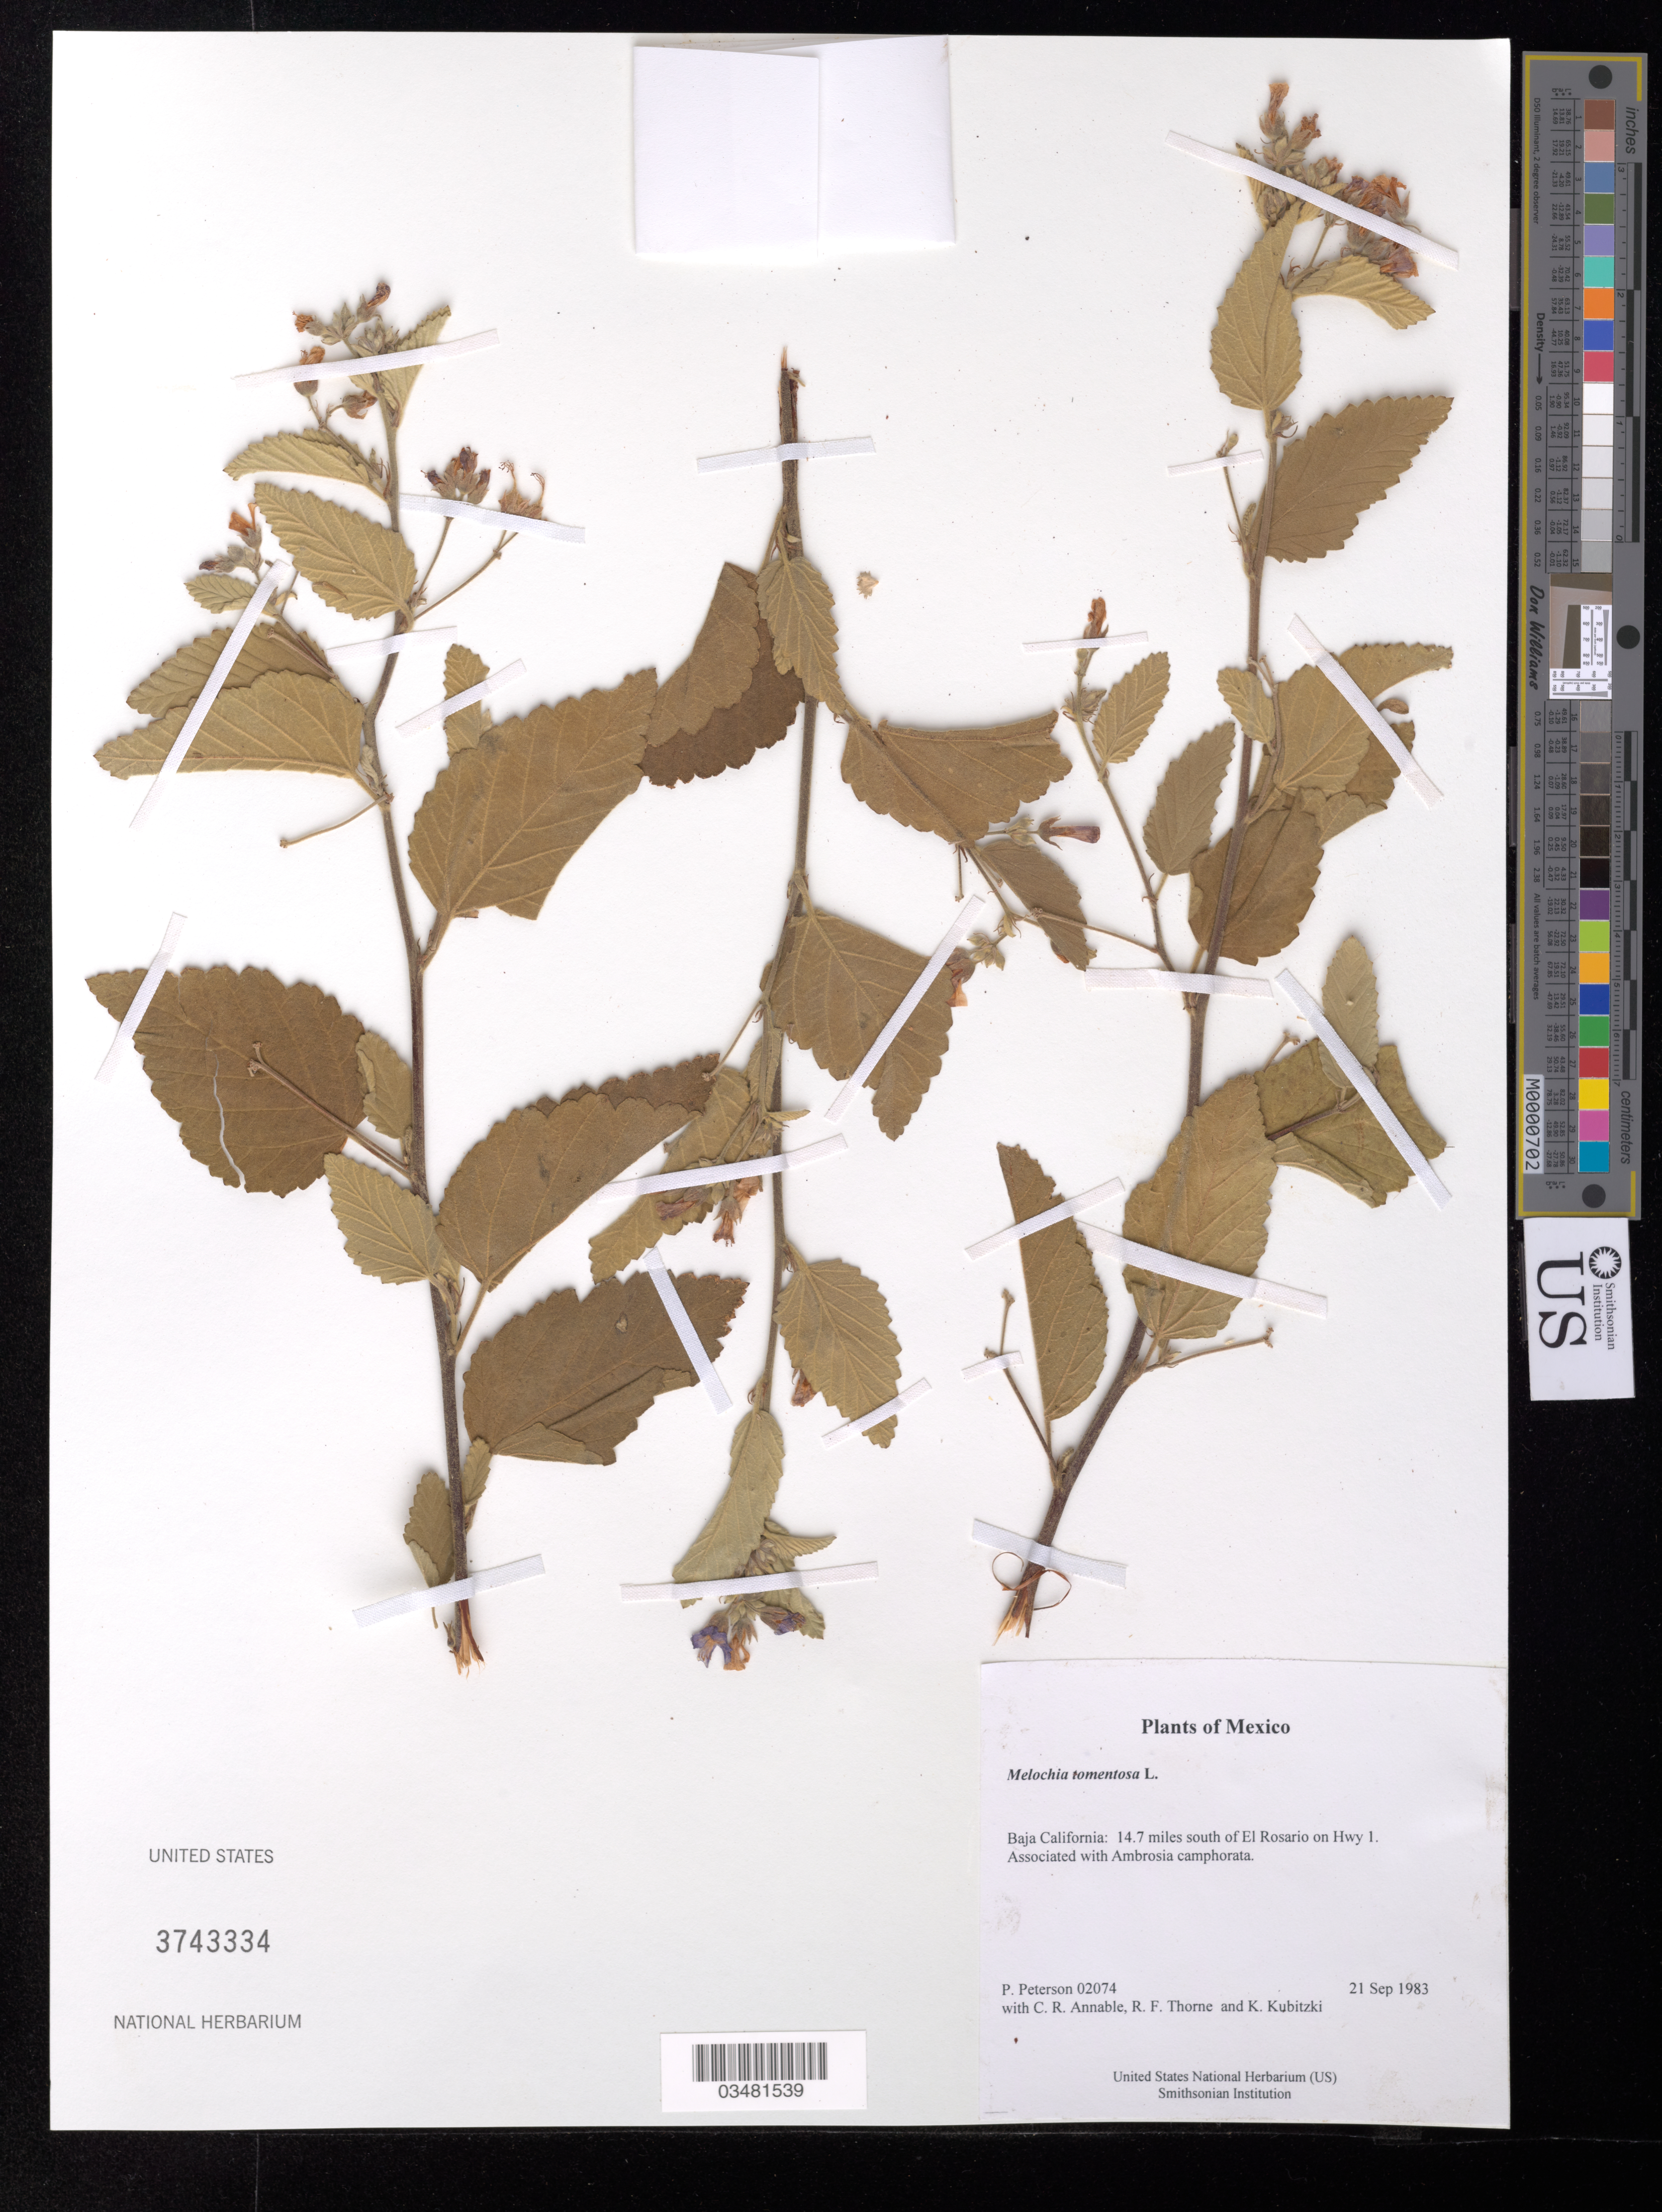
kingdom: Plantae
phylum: Tracheophyta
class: Magnoliopsida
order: Malvales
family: Malvaceae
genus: Melochia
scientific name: Melochia tomentosa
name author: L.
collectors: P. M. Peterson, C. R. Annable, R. F. Thorne & K. Kubitzki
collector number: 02074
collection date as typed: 21 Sep 1983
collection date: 1983-09-21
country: Mexico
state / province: Baja California Norte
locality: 14.7 miles south of El Rosario on Hwy 1.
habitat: Associated with Ambrosia camphorata.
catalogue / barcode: US 3743334